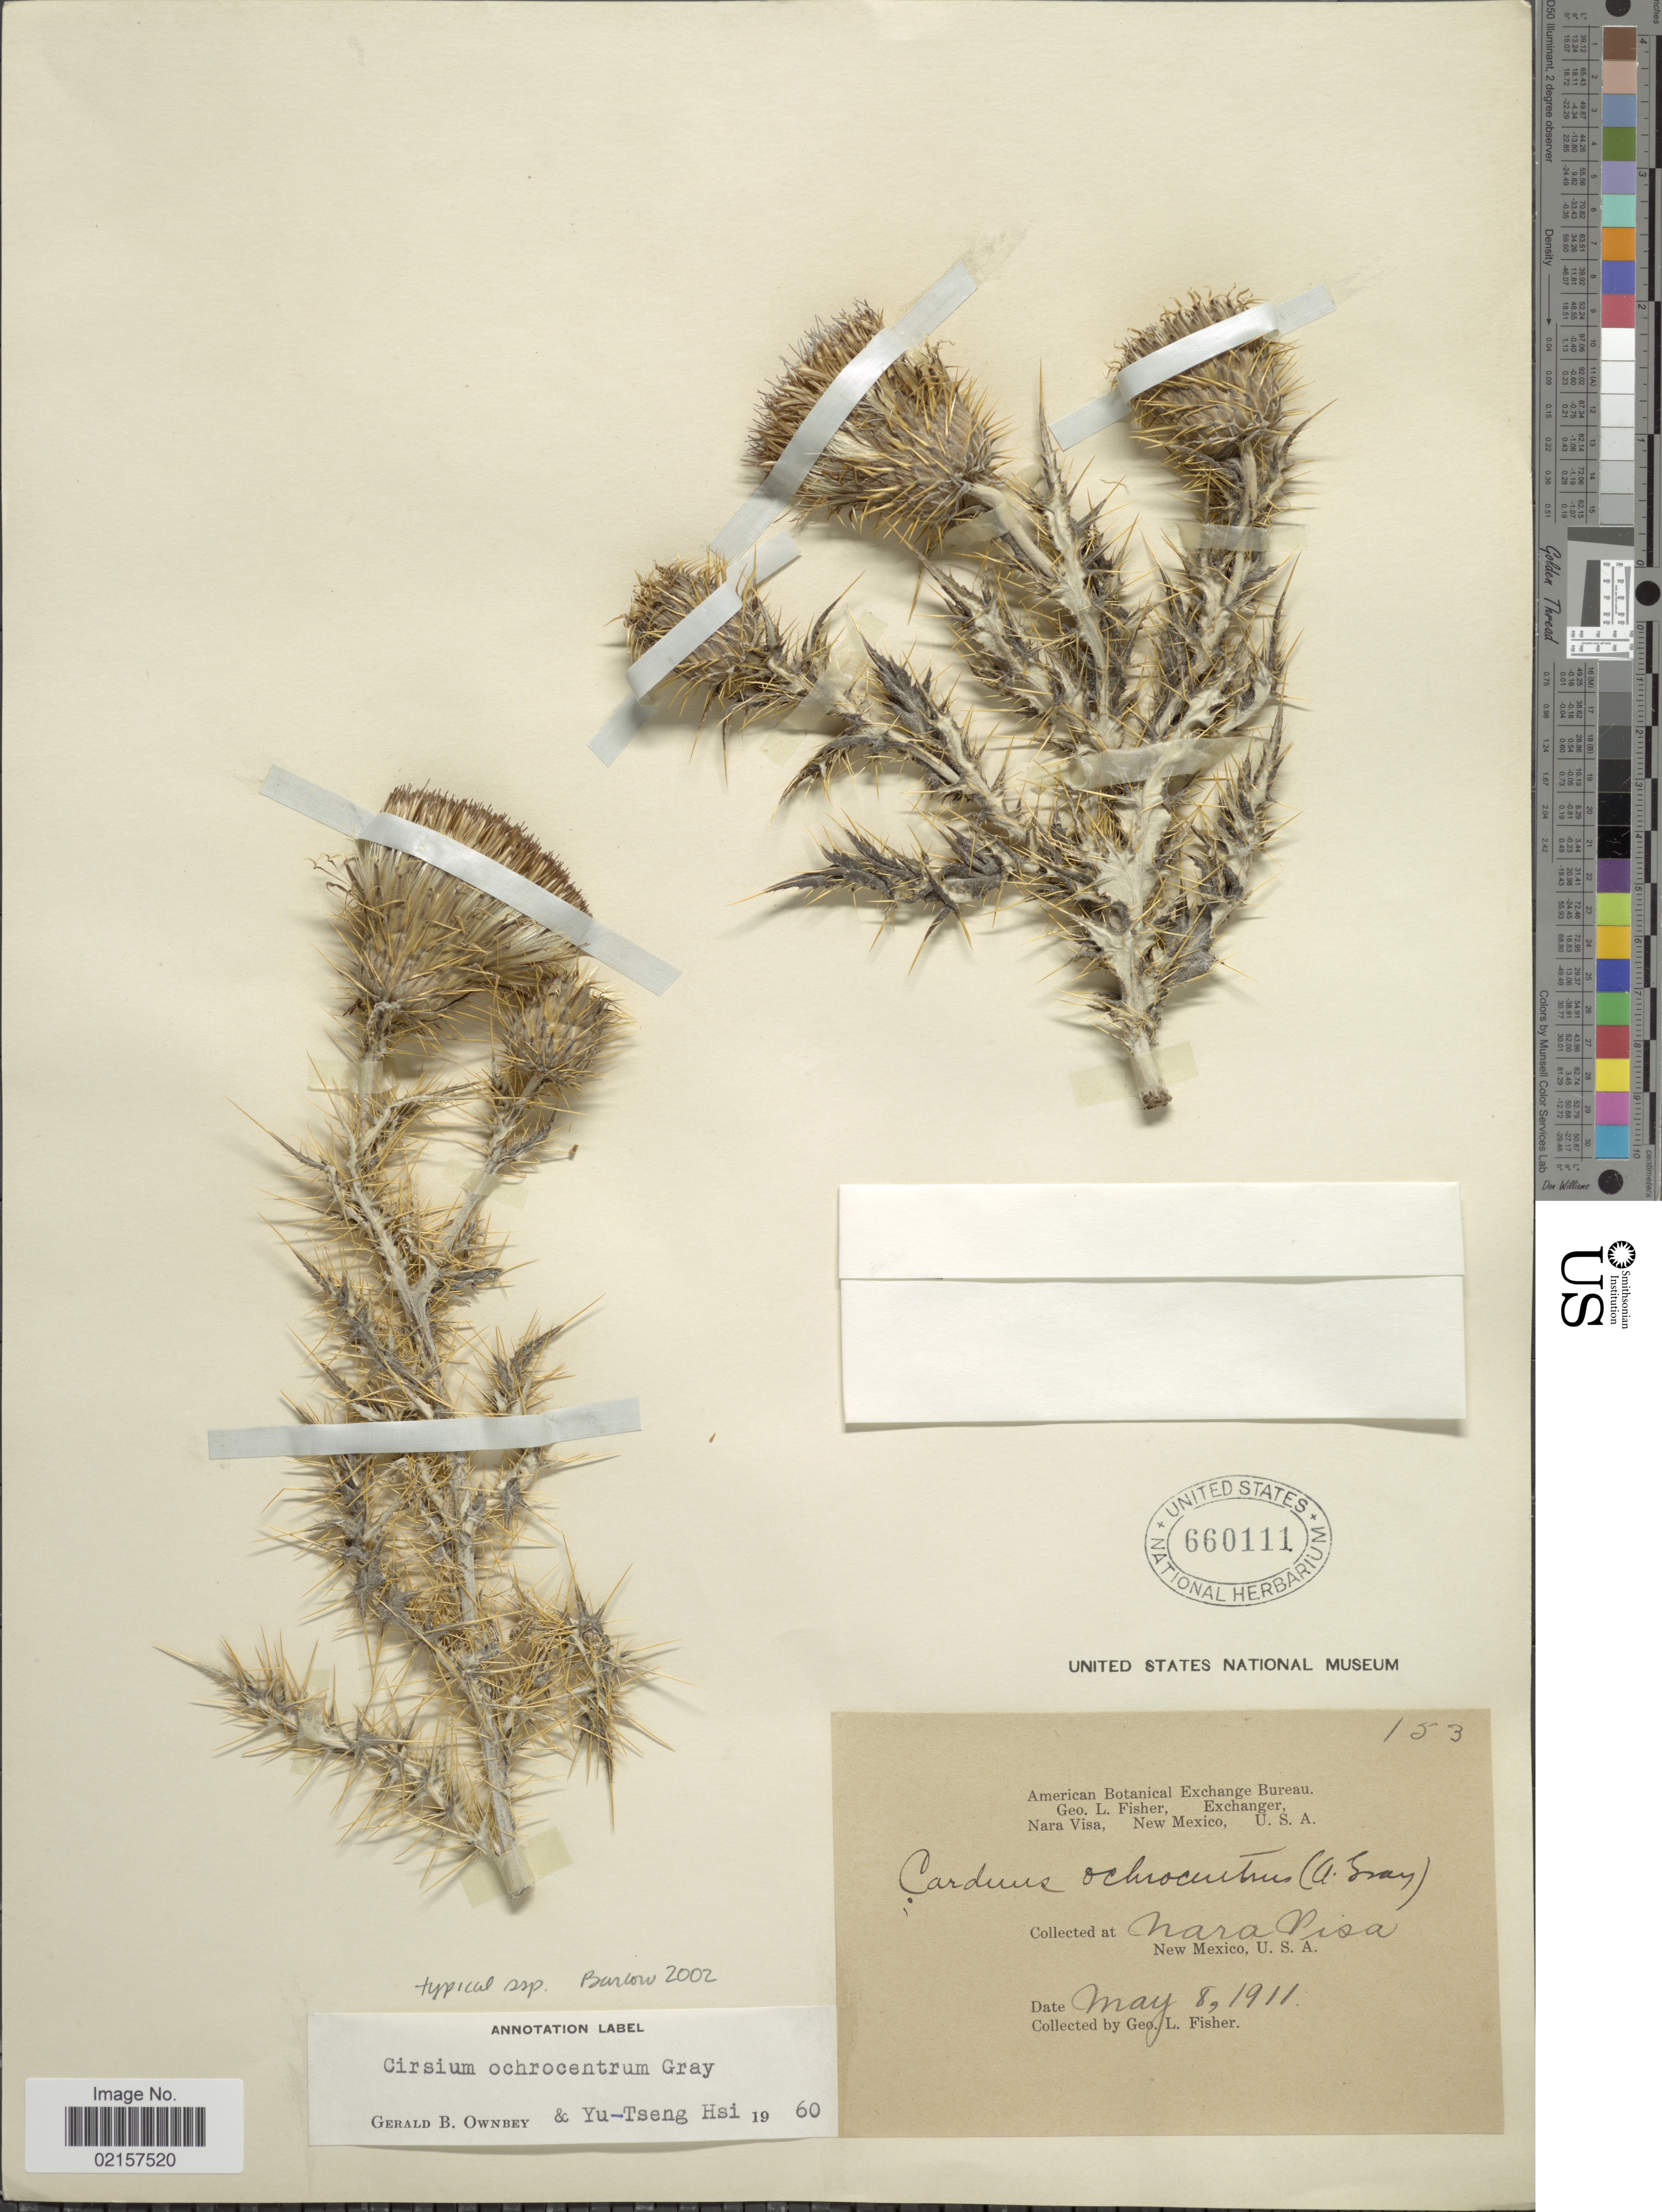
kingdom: Plantae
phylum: Tracheophyta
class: Magnoliopsida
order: Asterales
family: Asteraceae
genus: Cirsium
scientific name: Cirsium ochrocentrum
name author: A. Gray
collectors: G. L. Fisher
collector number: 153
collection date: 1911-05-08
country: United States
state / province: New Mexico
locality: Nara Visa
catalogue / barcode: US 660111